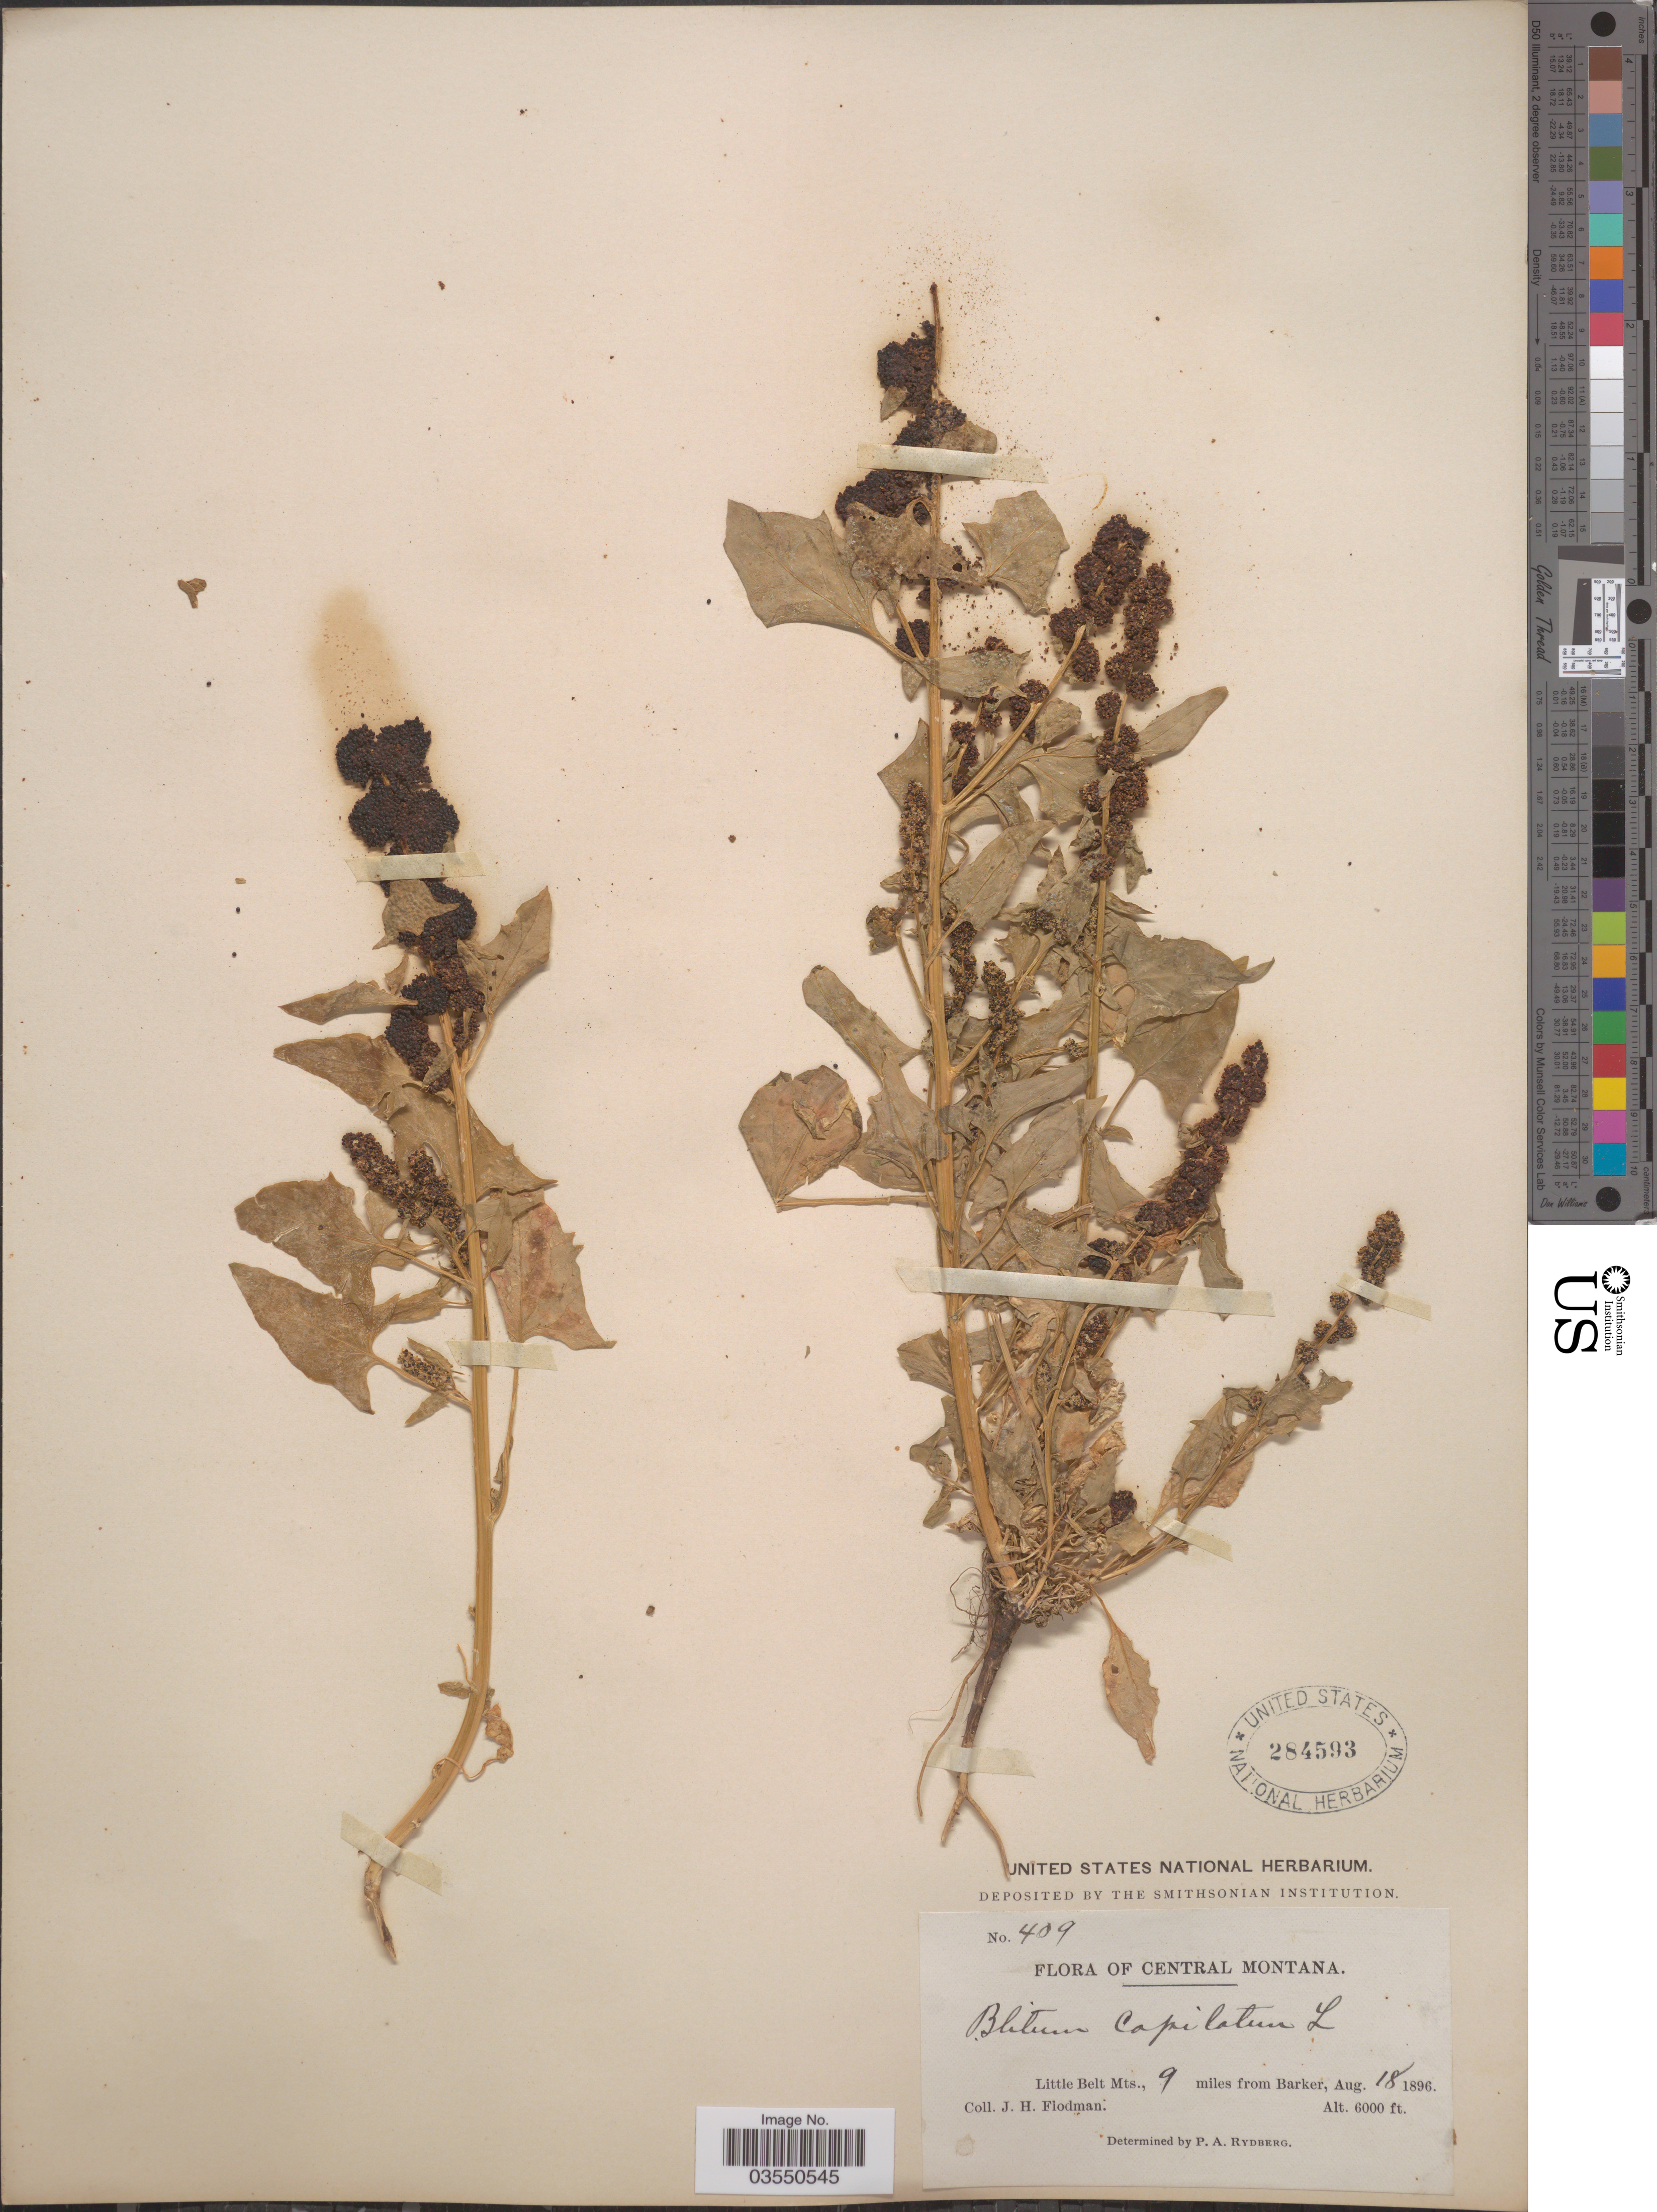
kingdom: Plantae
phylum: Tracheophyta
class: Magnoliopsida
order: Caryophyllales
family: Amaranthaceae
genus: Blitum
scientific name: Blitum capitatum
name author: L.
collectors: J. Flodman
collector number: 409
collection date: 1896-08-18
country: United States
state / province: Montana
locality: Central Montana. Little Belt Mts., 9 miles from Barker.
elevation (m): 1829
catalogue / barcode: US 284593